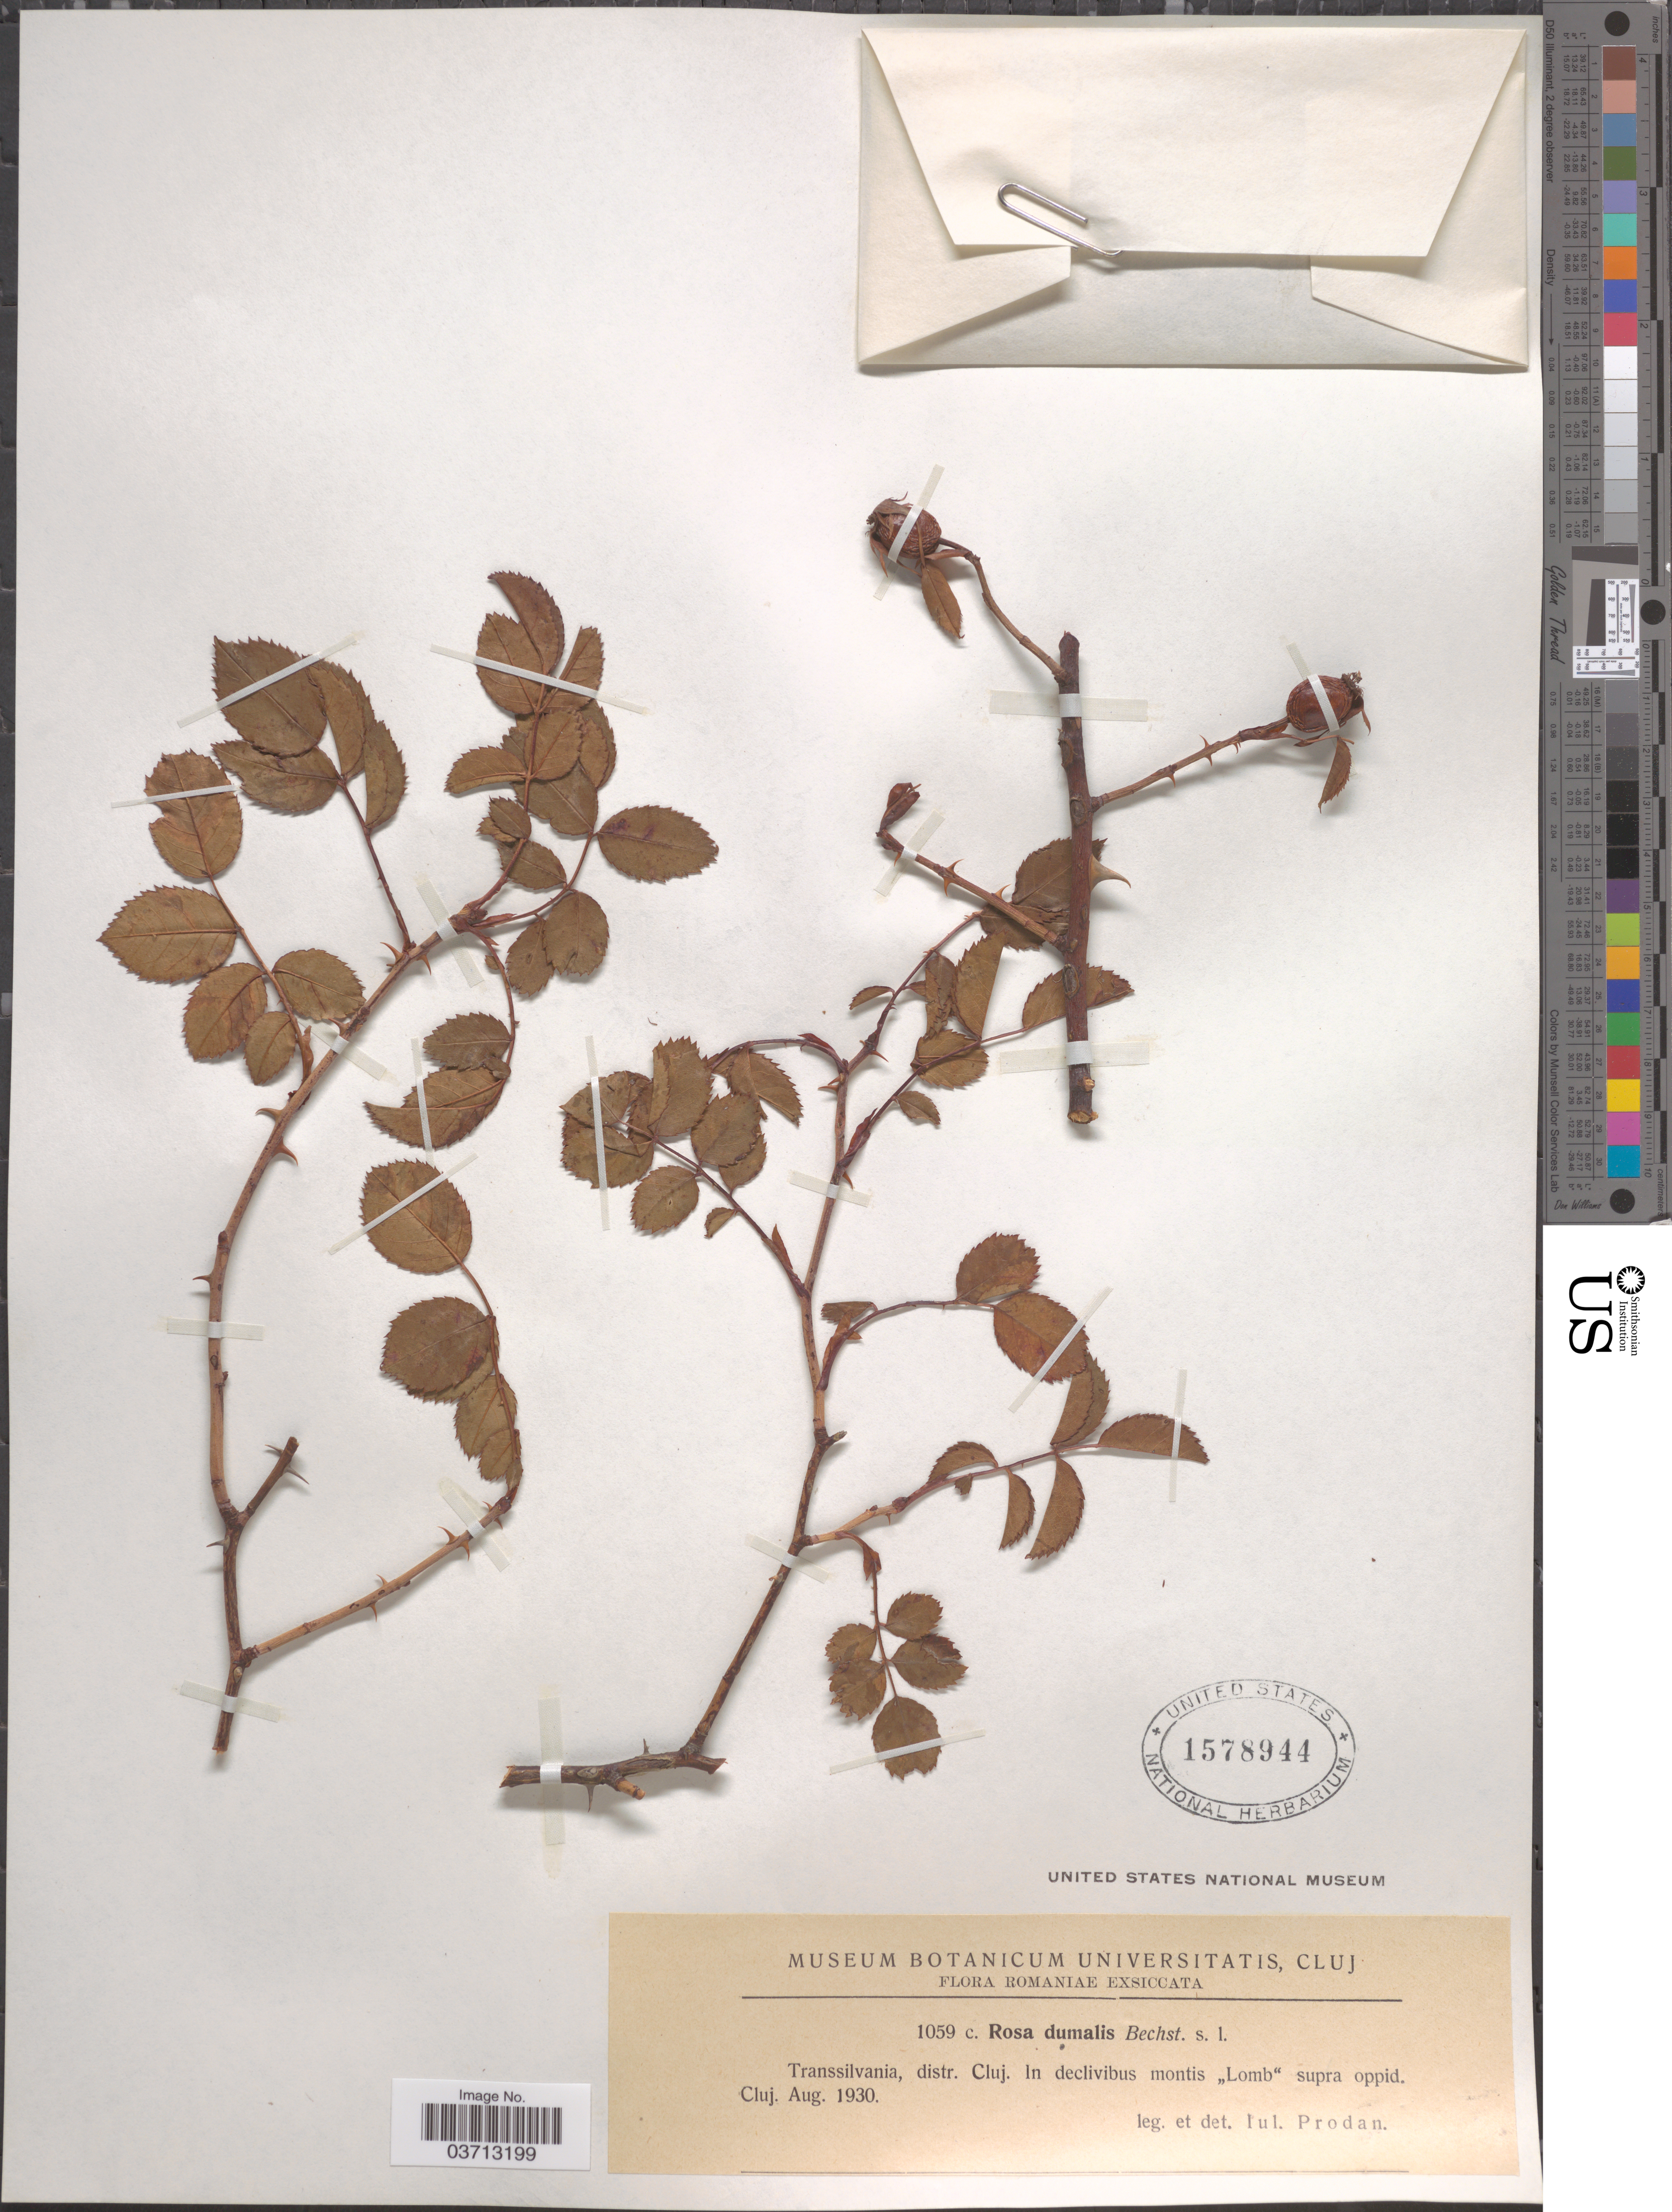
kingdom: Plantae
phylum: Tracheophyta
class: Magnoliopsida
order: Rosales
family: Rosaceae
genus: Rosa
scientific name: Rosa dumalis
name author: Bechst.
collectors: J. Prodan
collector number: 1059 c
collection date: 1930-08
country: Romania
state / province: Cluj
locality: Transsilvania, distr. Cluj. In declivibus montis "Lomb" supra oppid Cluj.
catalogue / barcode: US 1578944